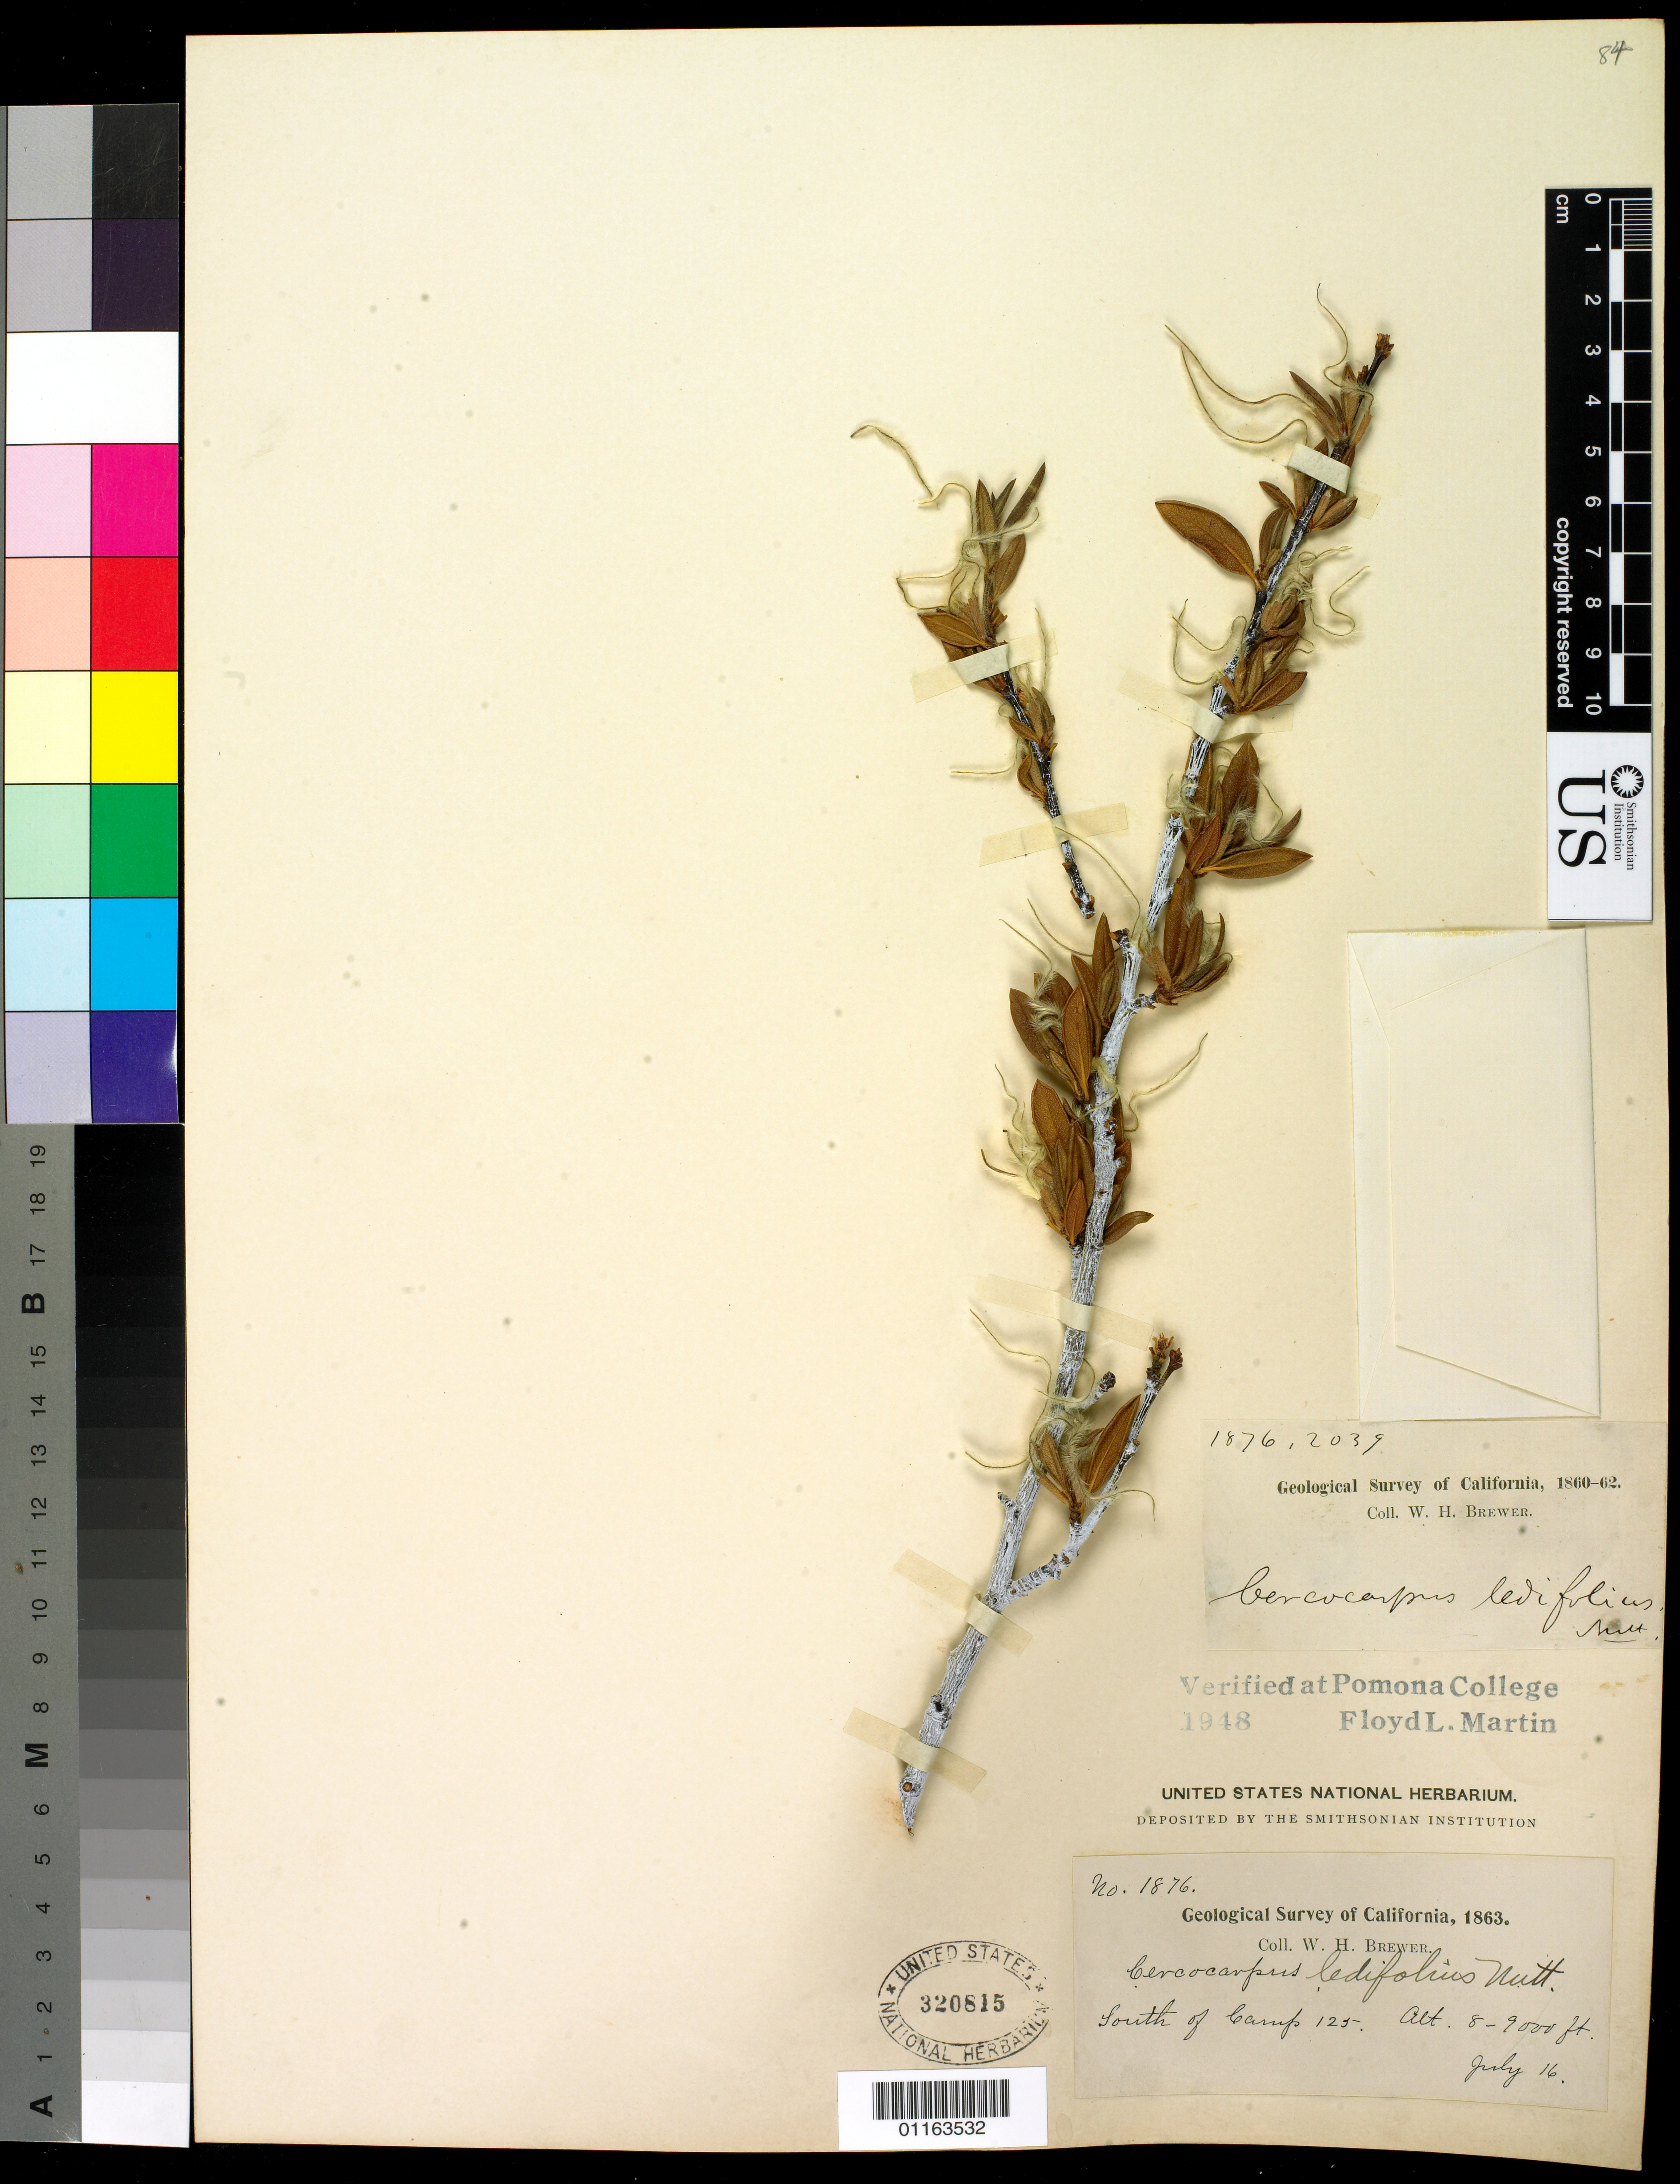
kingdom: Plantae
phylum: Tracheophyta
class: Magnoliopsida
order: Rosales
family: Rosaceae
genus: Cercocarpus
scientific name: Cercocarpus ledifolius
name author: Nutt.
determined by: Martin, F. L.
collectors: W. H. Brewer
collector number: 1876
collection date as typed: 16 Jul 1863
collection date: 1863-07-16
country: United States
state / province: California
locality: South of Camp 125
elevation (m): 2438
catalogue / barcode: US 320815